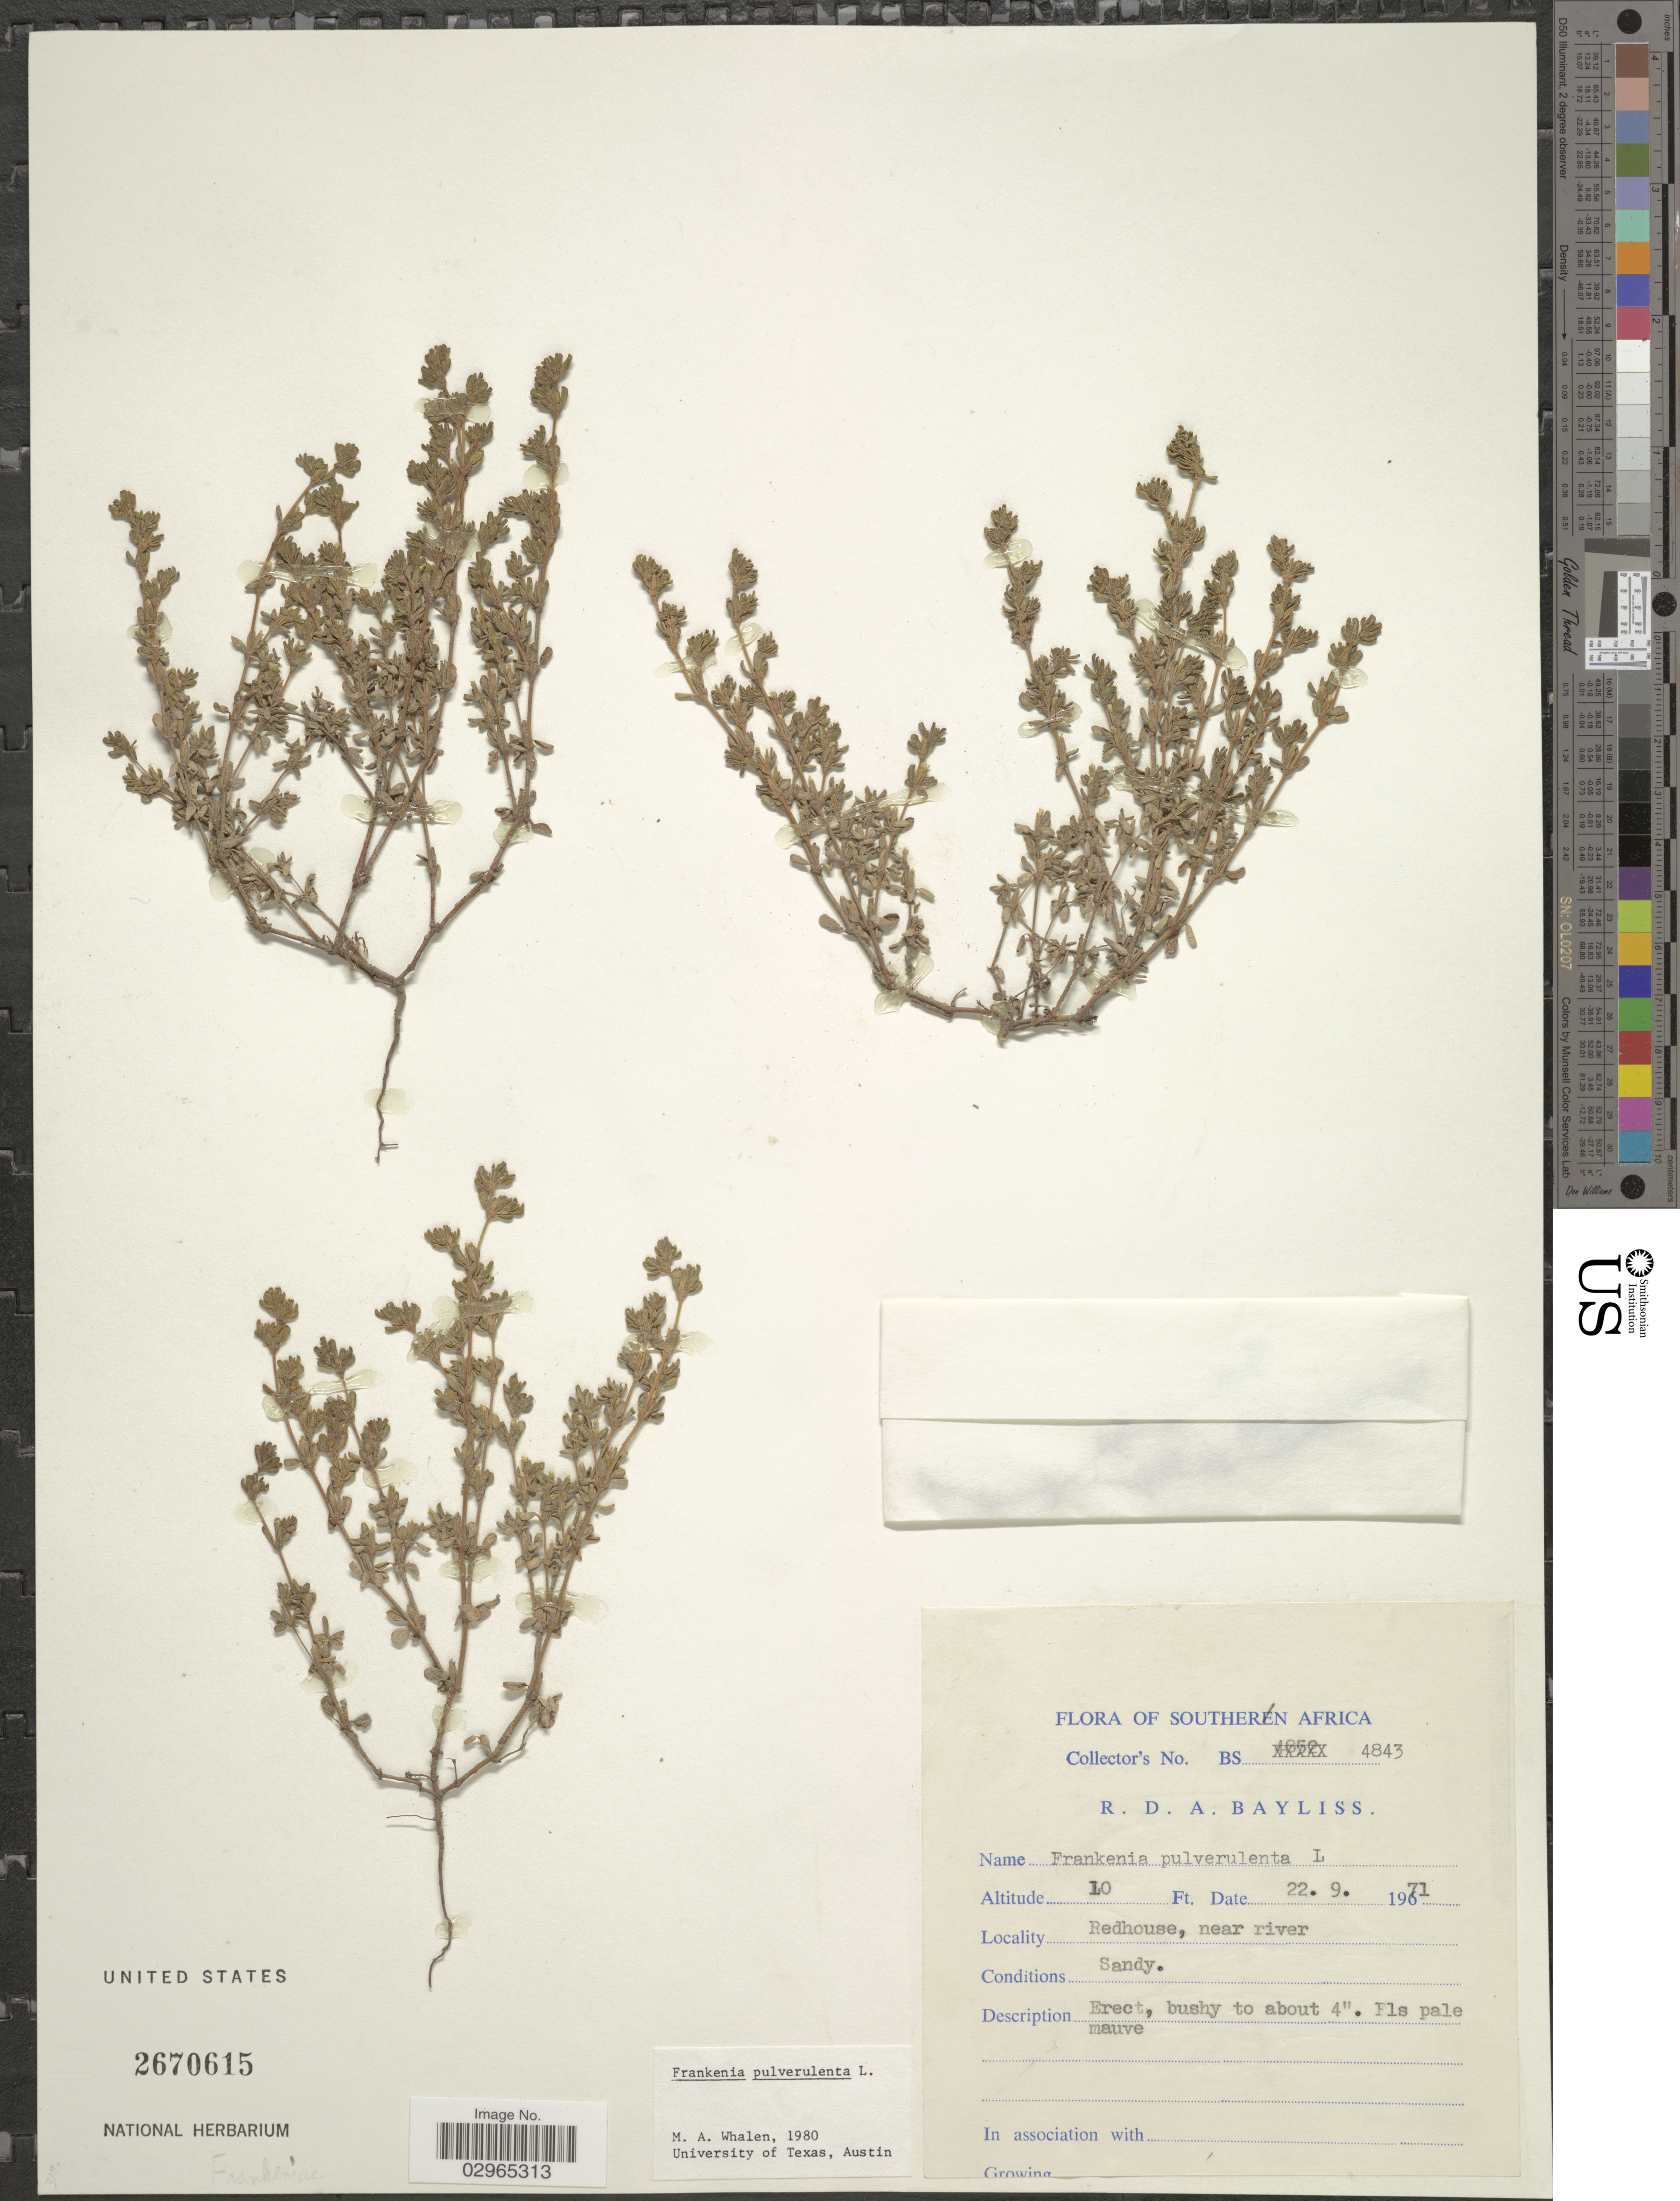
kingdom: Plantae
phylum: Tracheophyta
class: Magnoliopsida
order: Caryophyllales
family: Frankeniaceae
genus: Frankenia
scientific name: Frankenia pulverulenta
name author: L.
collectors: R. Bayliss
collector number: BS4843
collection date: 1971-09-22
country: South Africa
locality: Redhouse, near river.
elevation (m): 3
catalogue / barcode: US 2670615